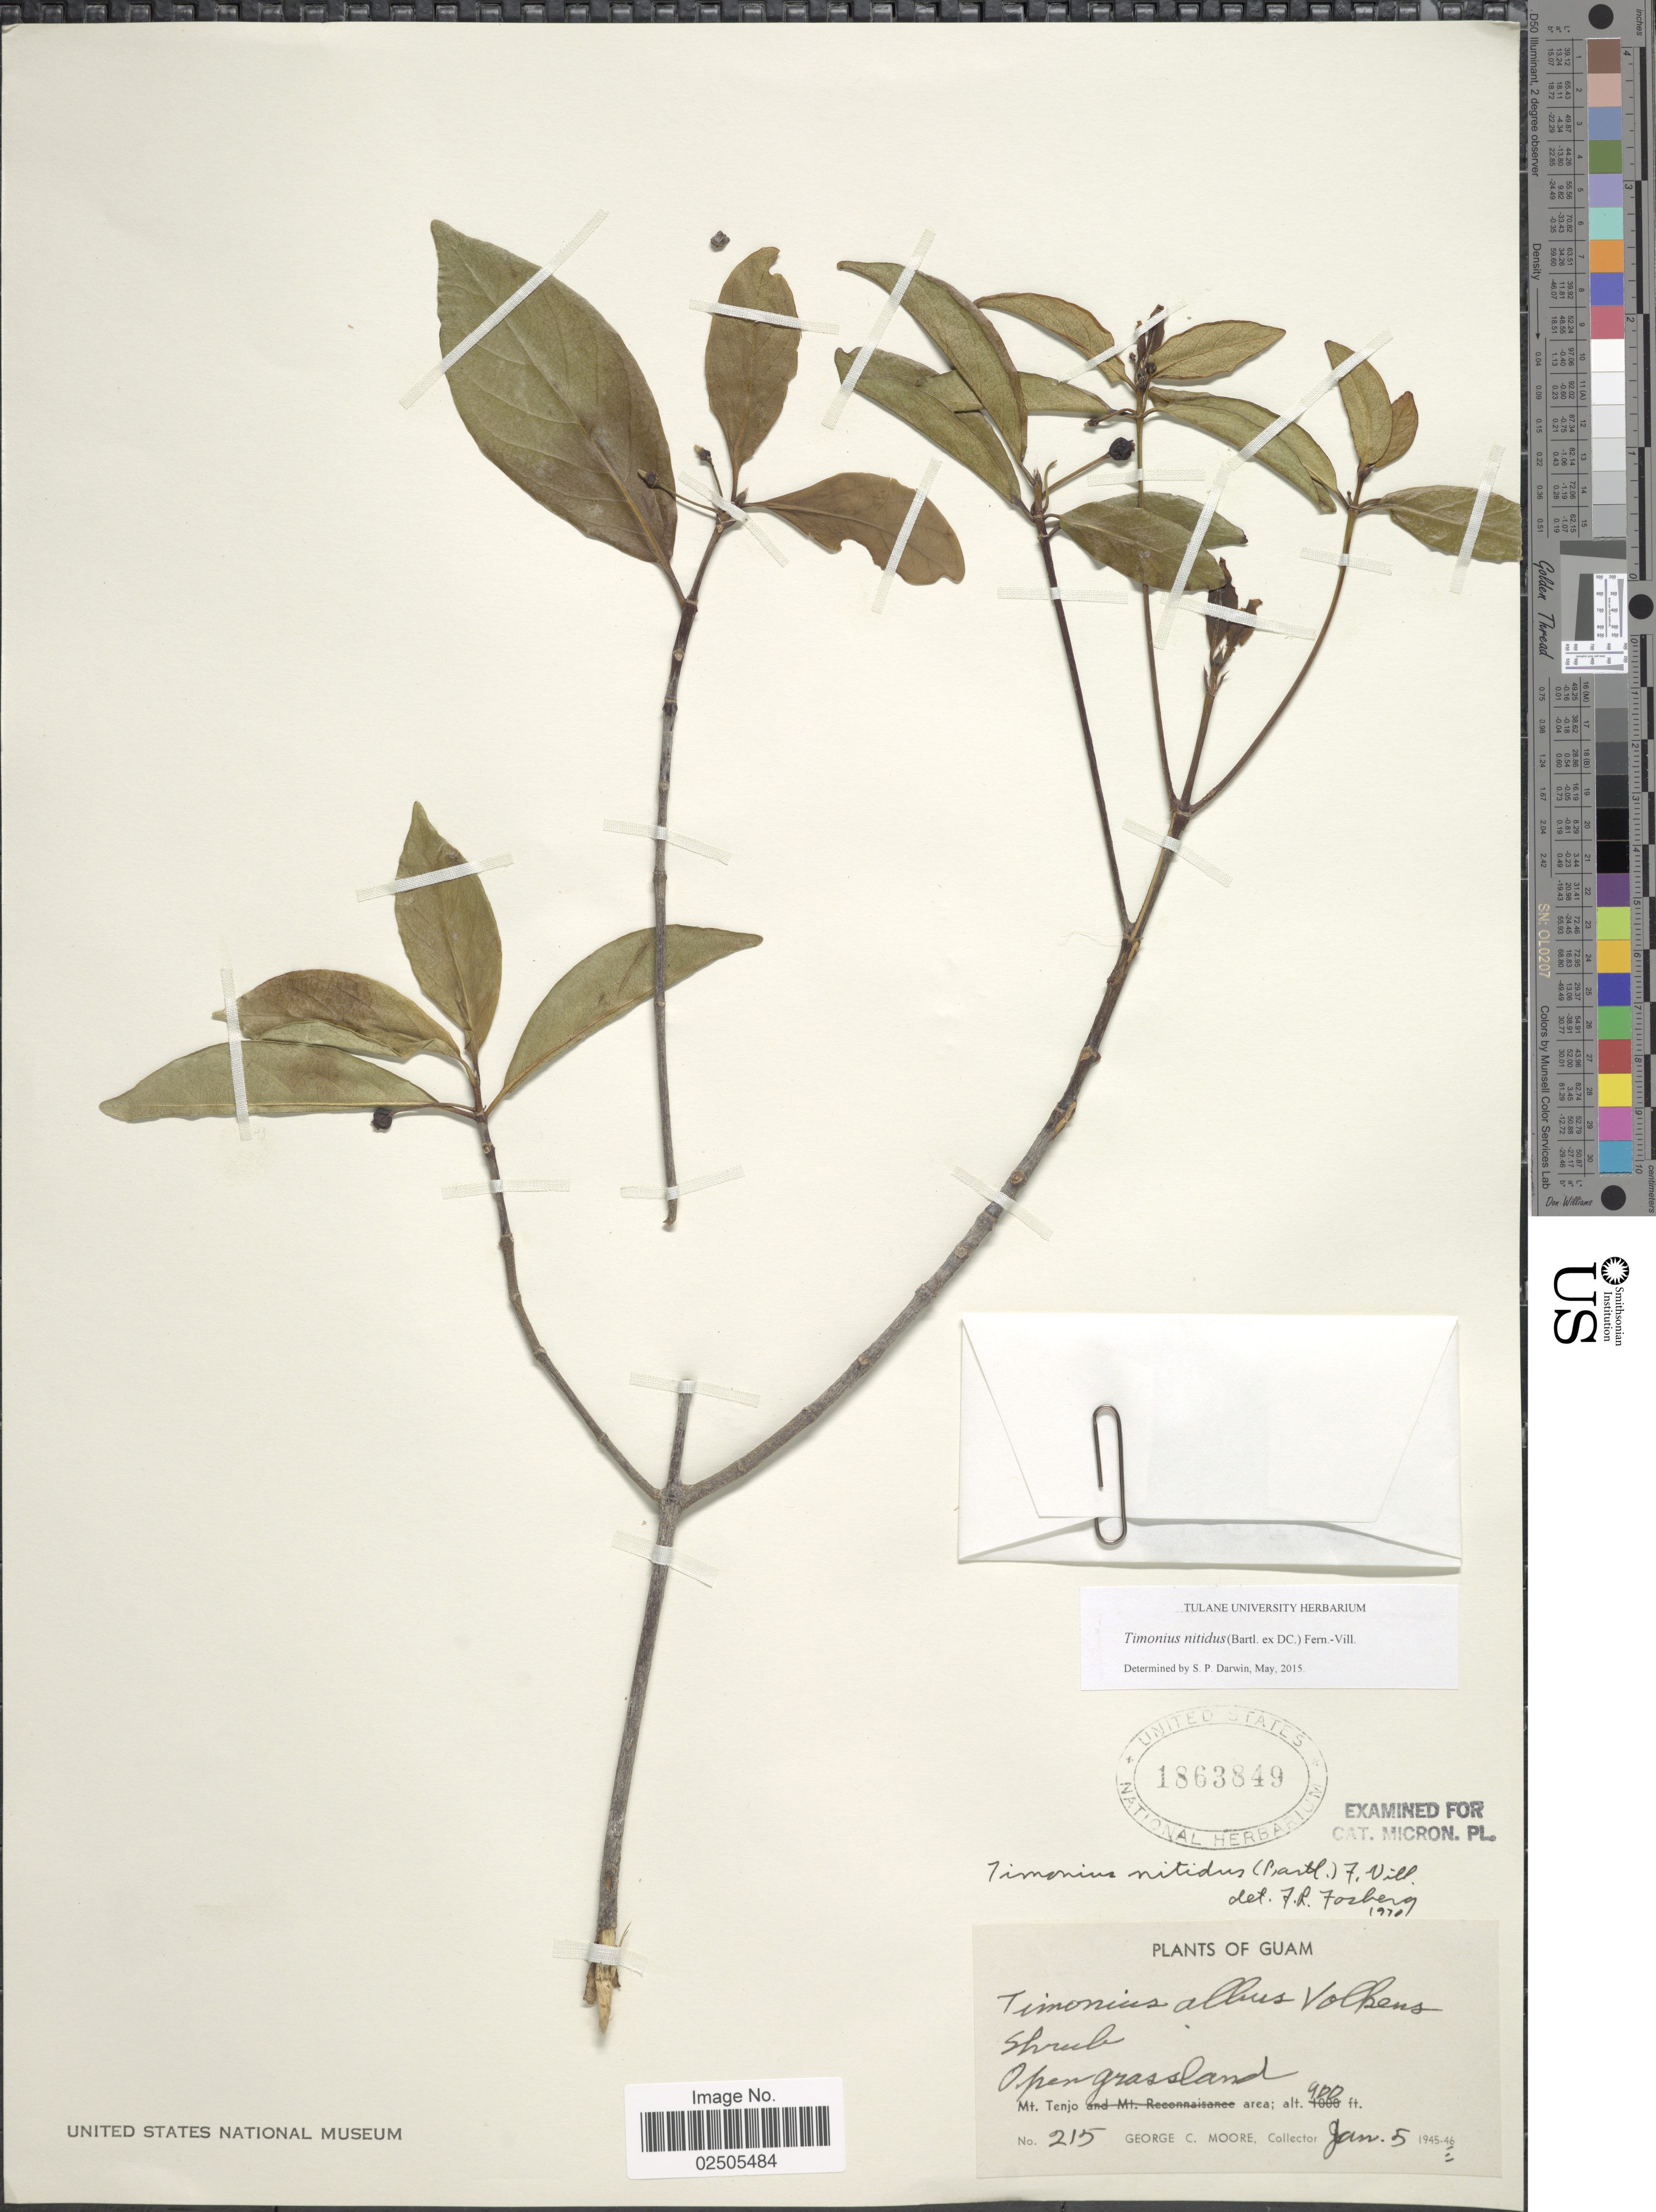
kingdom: Plantae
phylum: Tracheophyta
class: Magnoliopsida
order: Gentianales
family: Rubiaceae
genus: Timonius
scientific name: Timonius nitidus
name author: (Bartl. ex DC.) Fern.-Vill.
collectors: G. C. Moore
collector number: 215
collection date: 1946-01-05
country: Guam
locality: Mt. Tenjo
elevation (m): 274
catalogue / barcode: US 186849